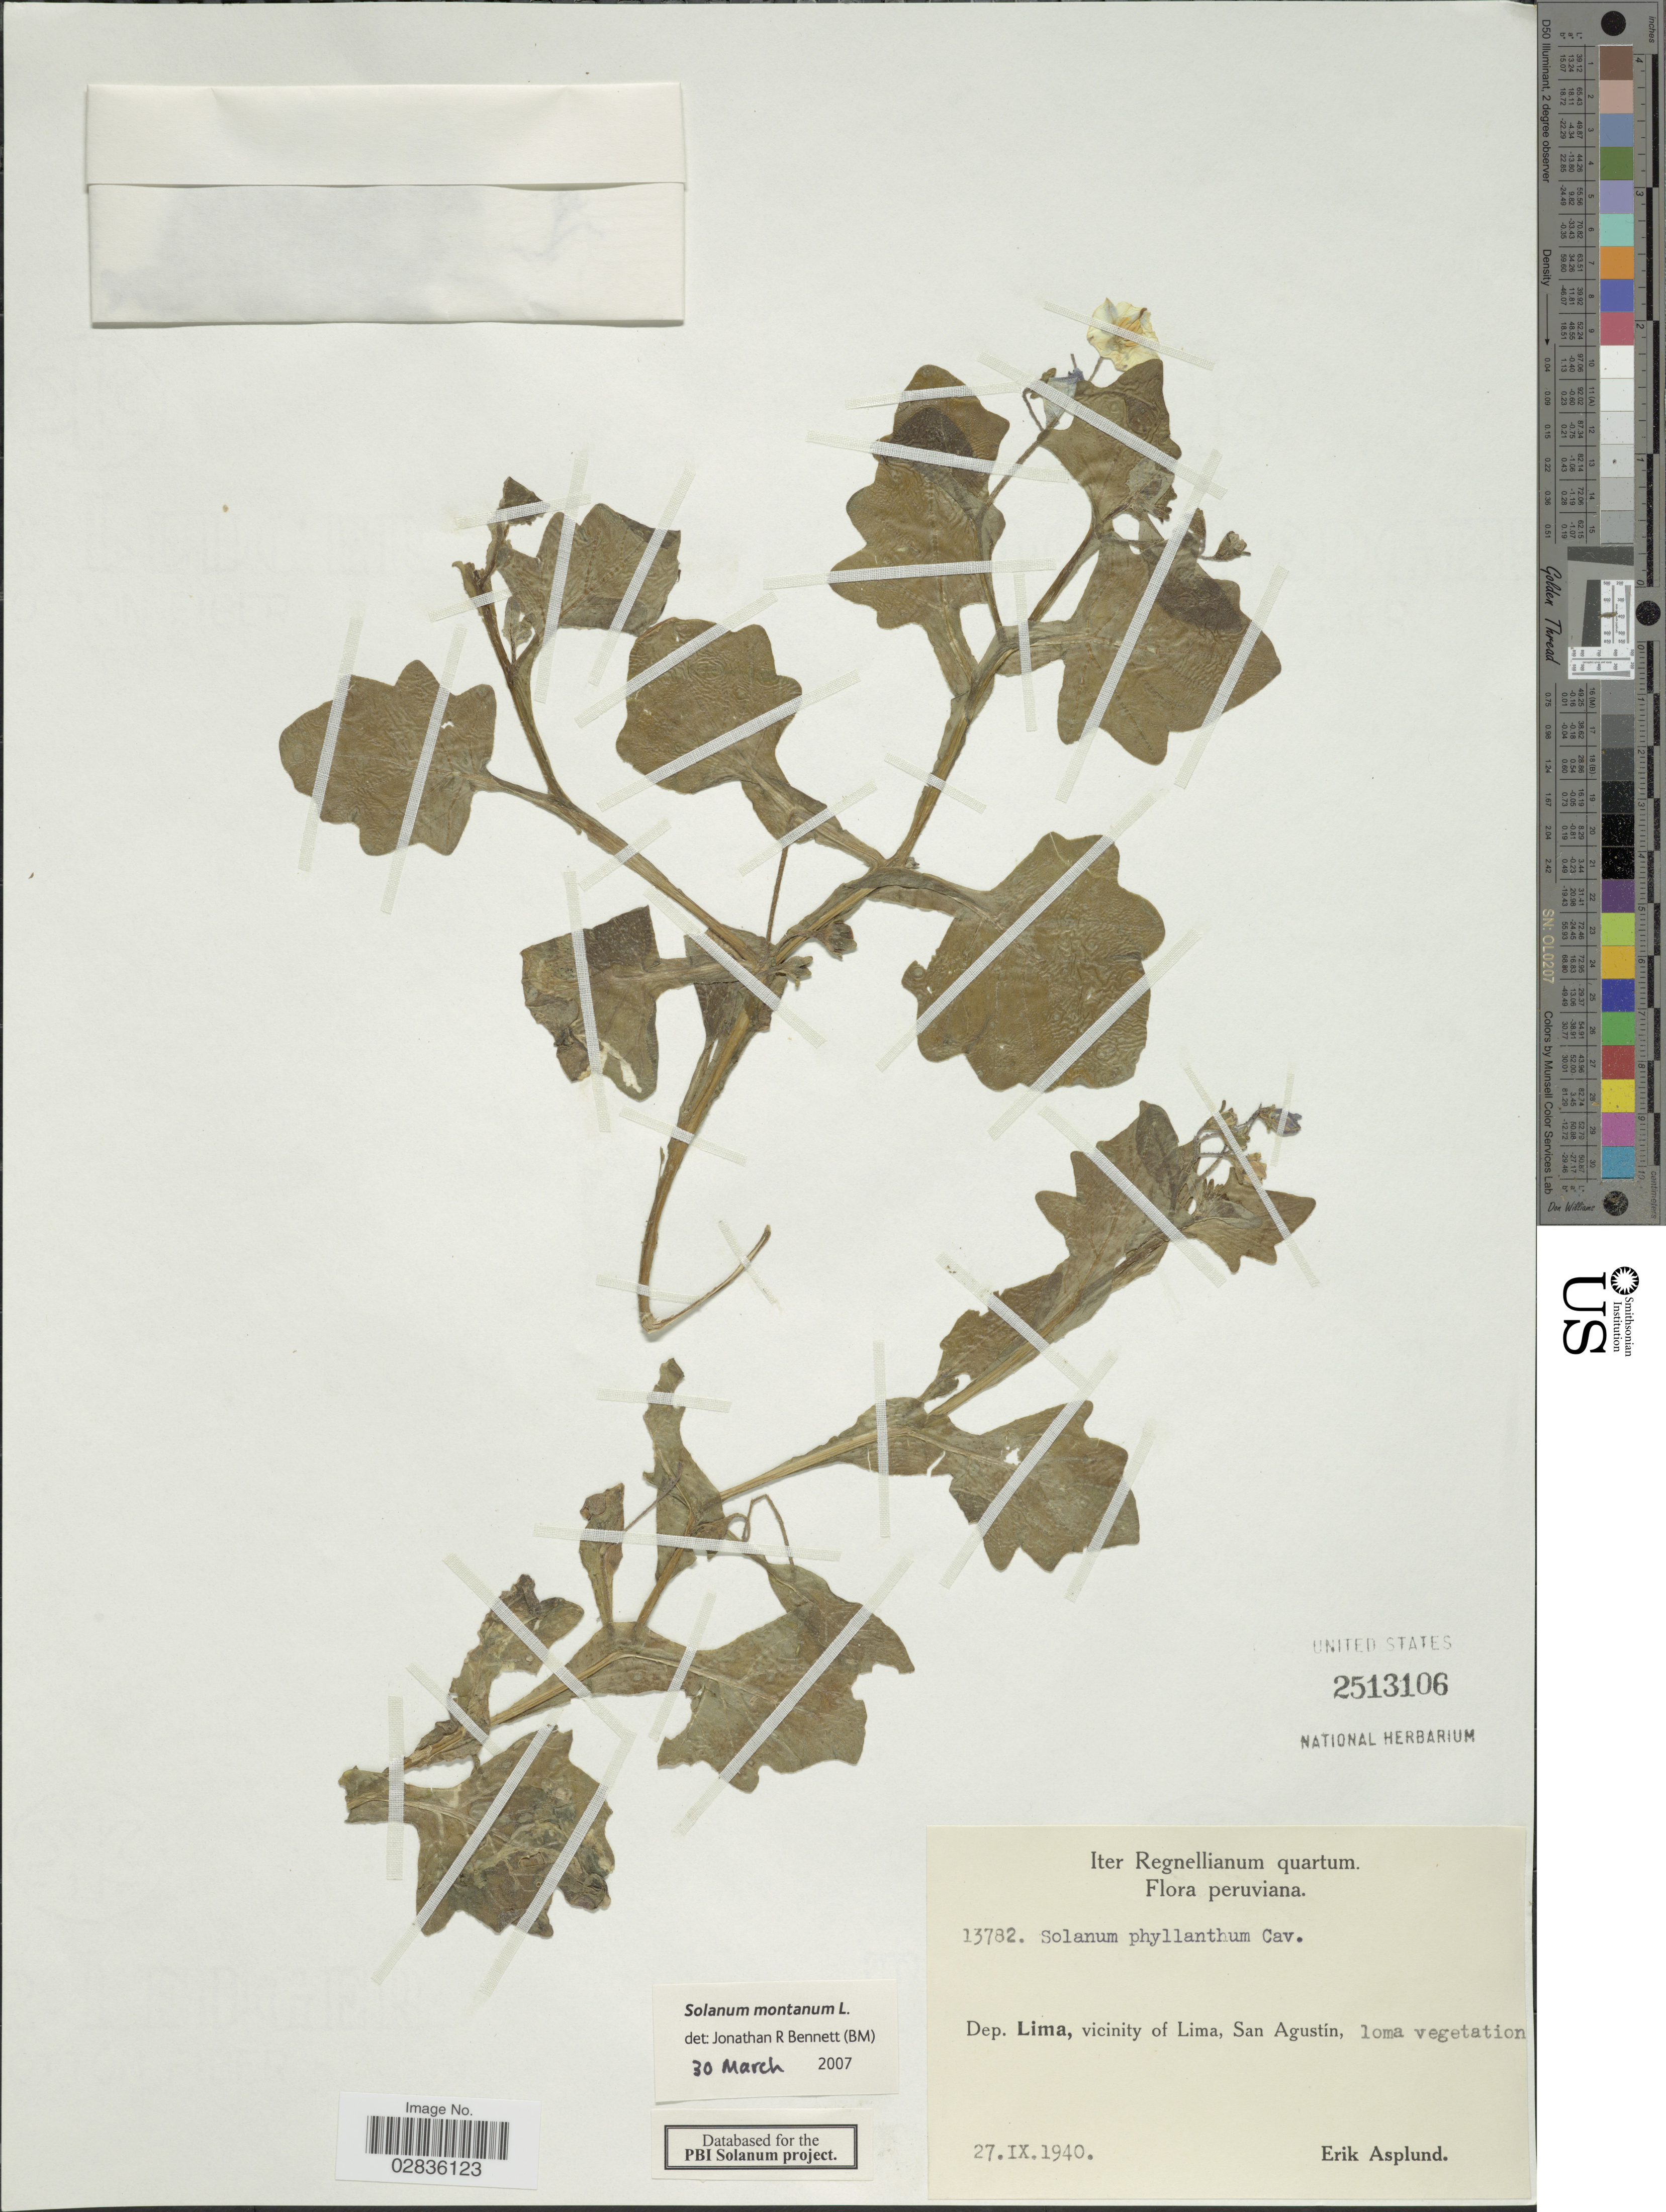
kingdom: Plantae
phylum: Tracheophyta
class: Magnoliopsida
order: Solanales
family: Solanaceae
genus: Solanum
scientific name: Solanum montanum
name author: L.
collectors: E. Asplund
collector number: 13782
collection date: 1940-09-27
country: Peru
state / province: Lima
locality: vicinity of Lima, San Agustín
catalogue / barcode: US 2513106